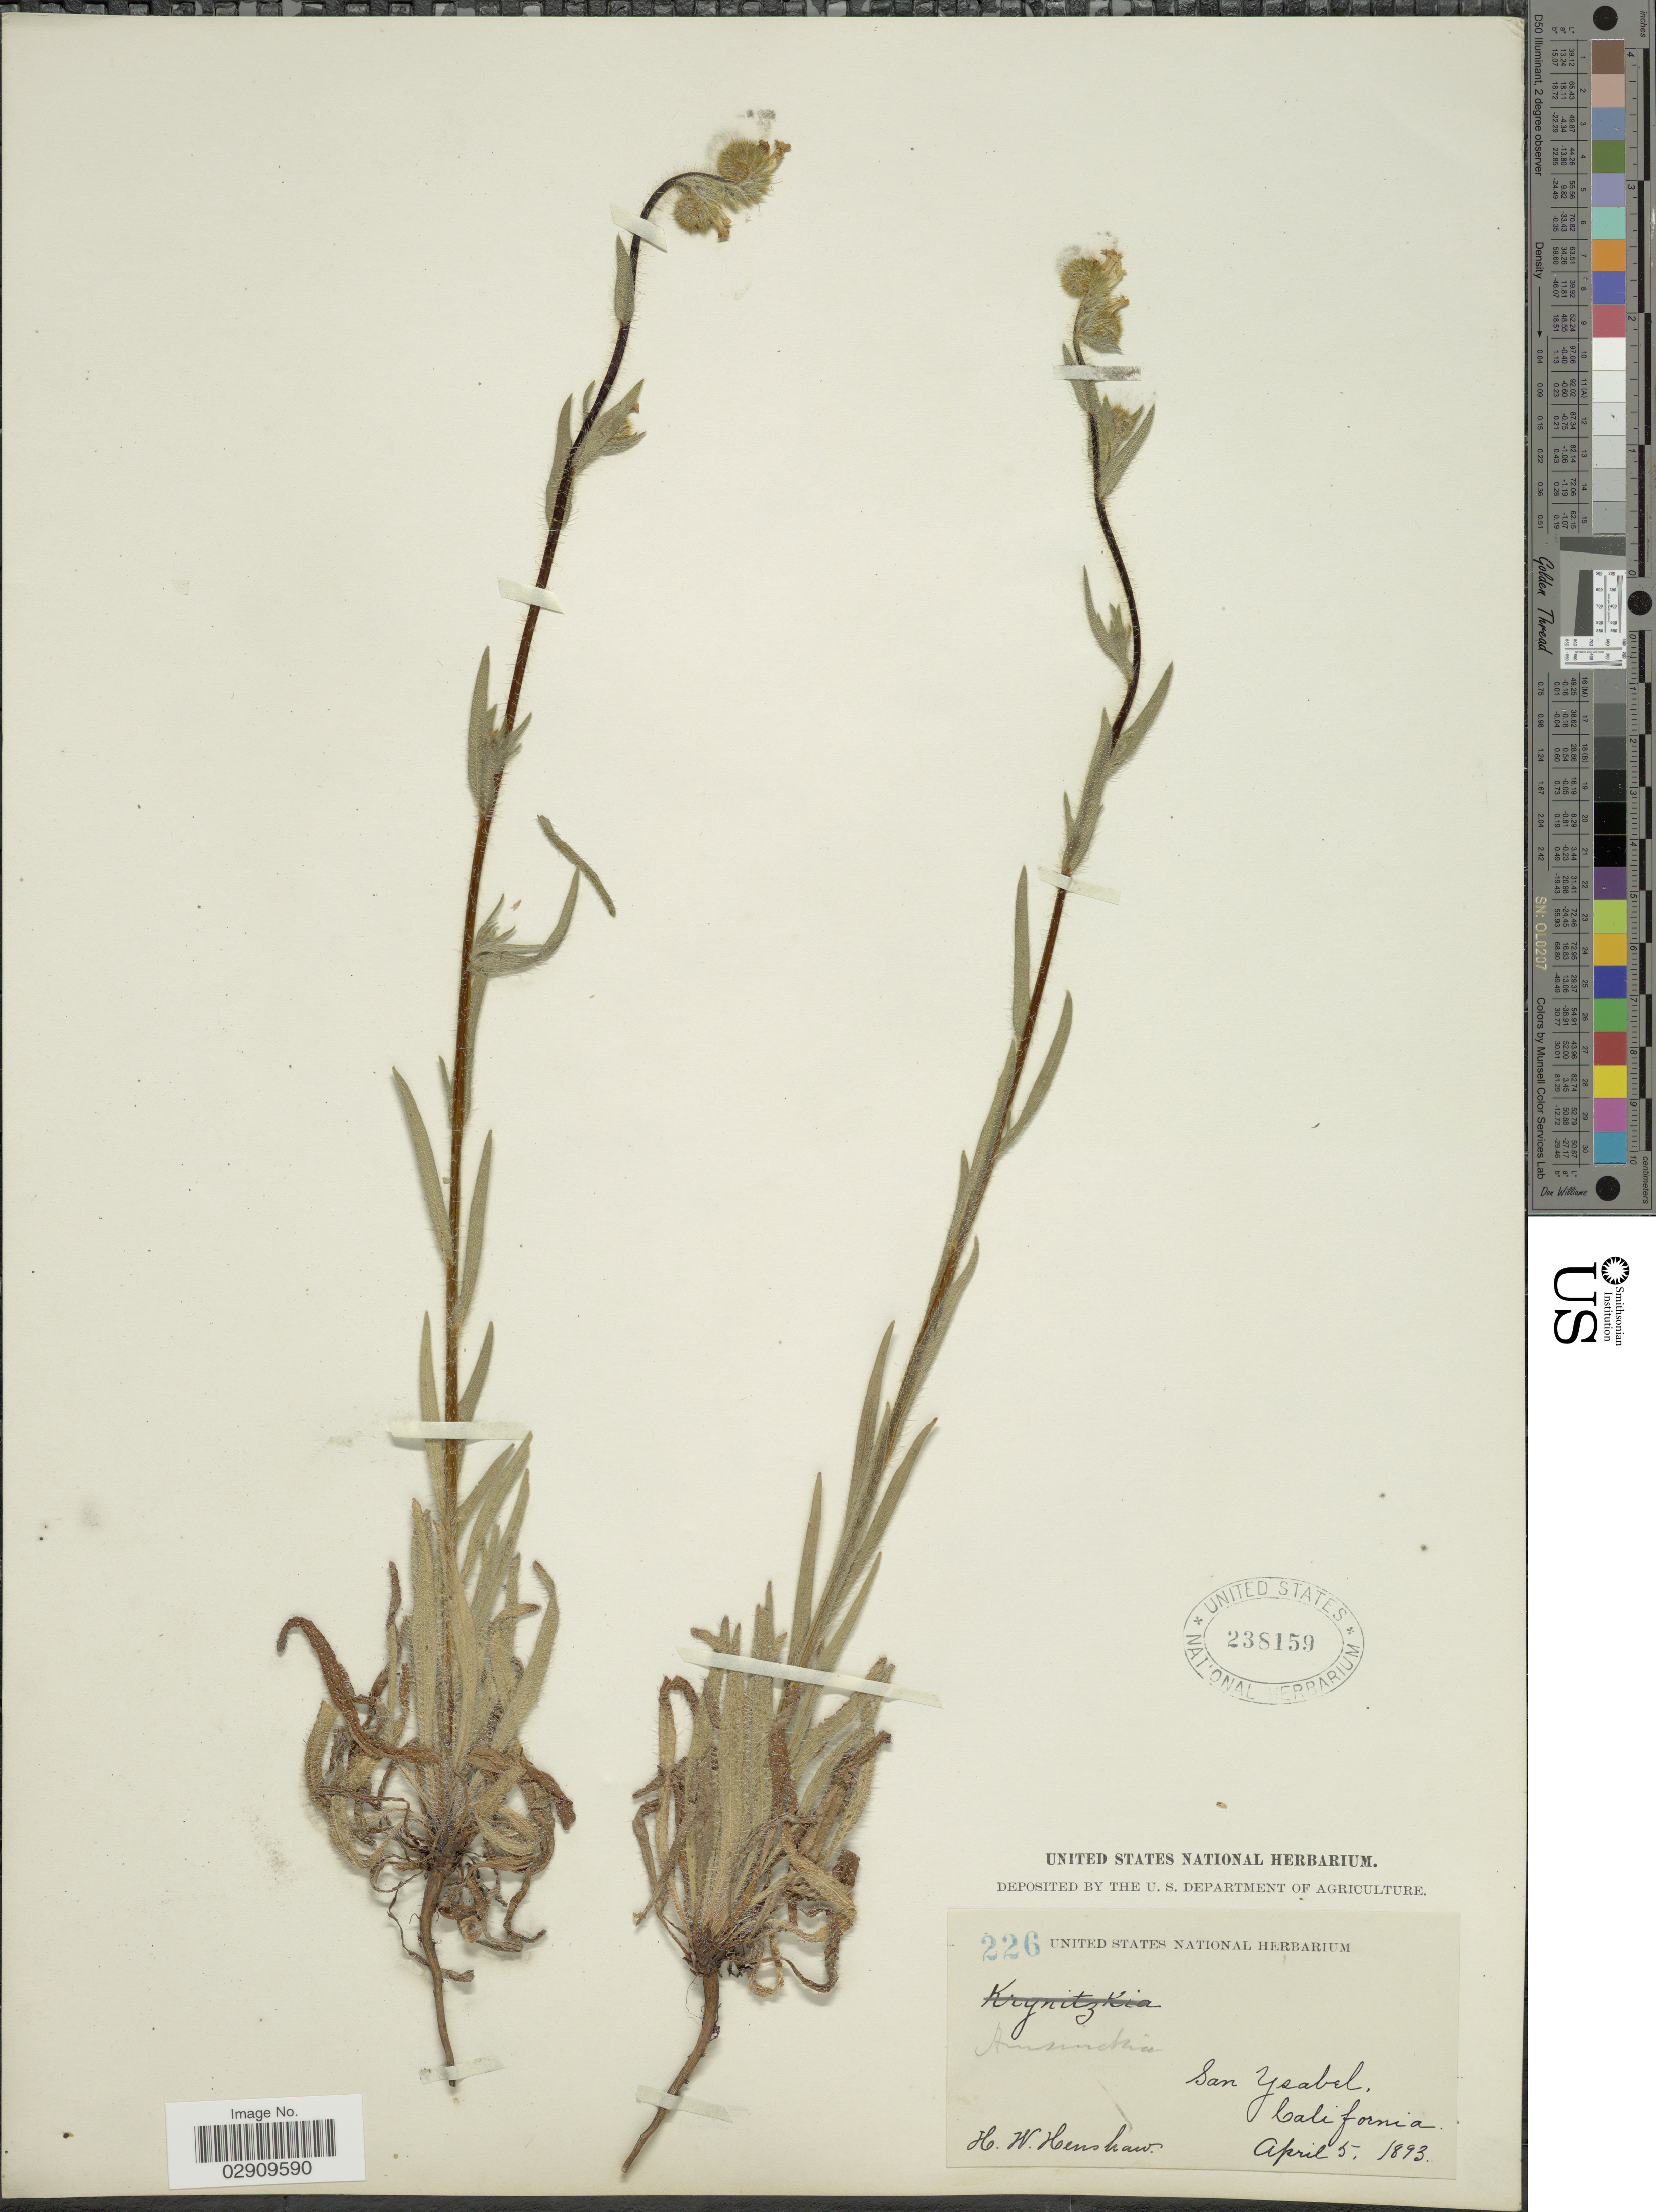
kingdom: Plantae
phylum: Tracheophyta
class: Magnoliopsida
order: Boraginales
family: Boraginaceae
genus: Amsinckia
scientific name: Amsinckia sp.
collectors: H. Henshaw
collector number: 226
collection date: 1893-04-05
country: United States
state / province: California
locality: San Ysabel.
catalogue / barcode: US 238159